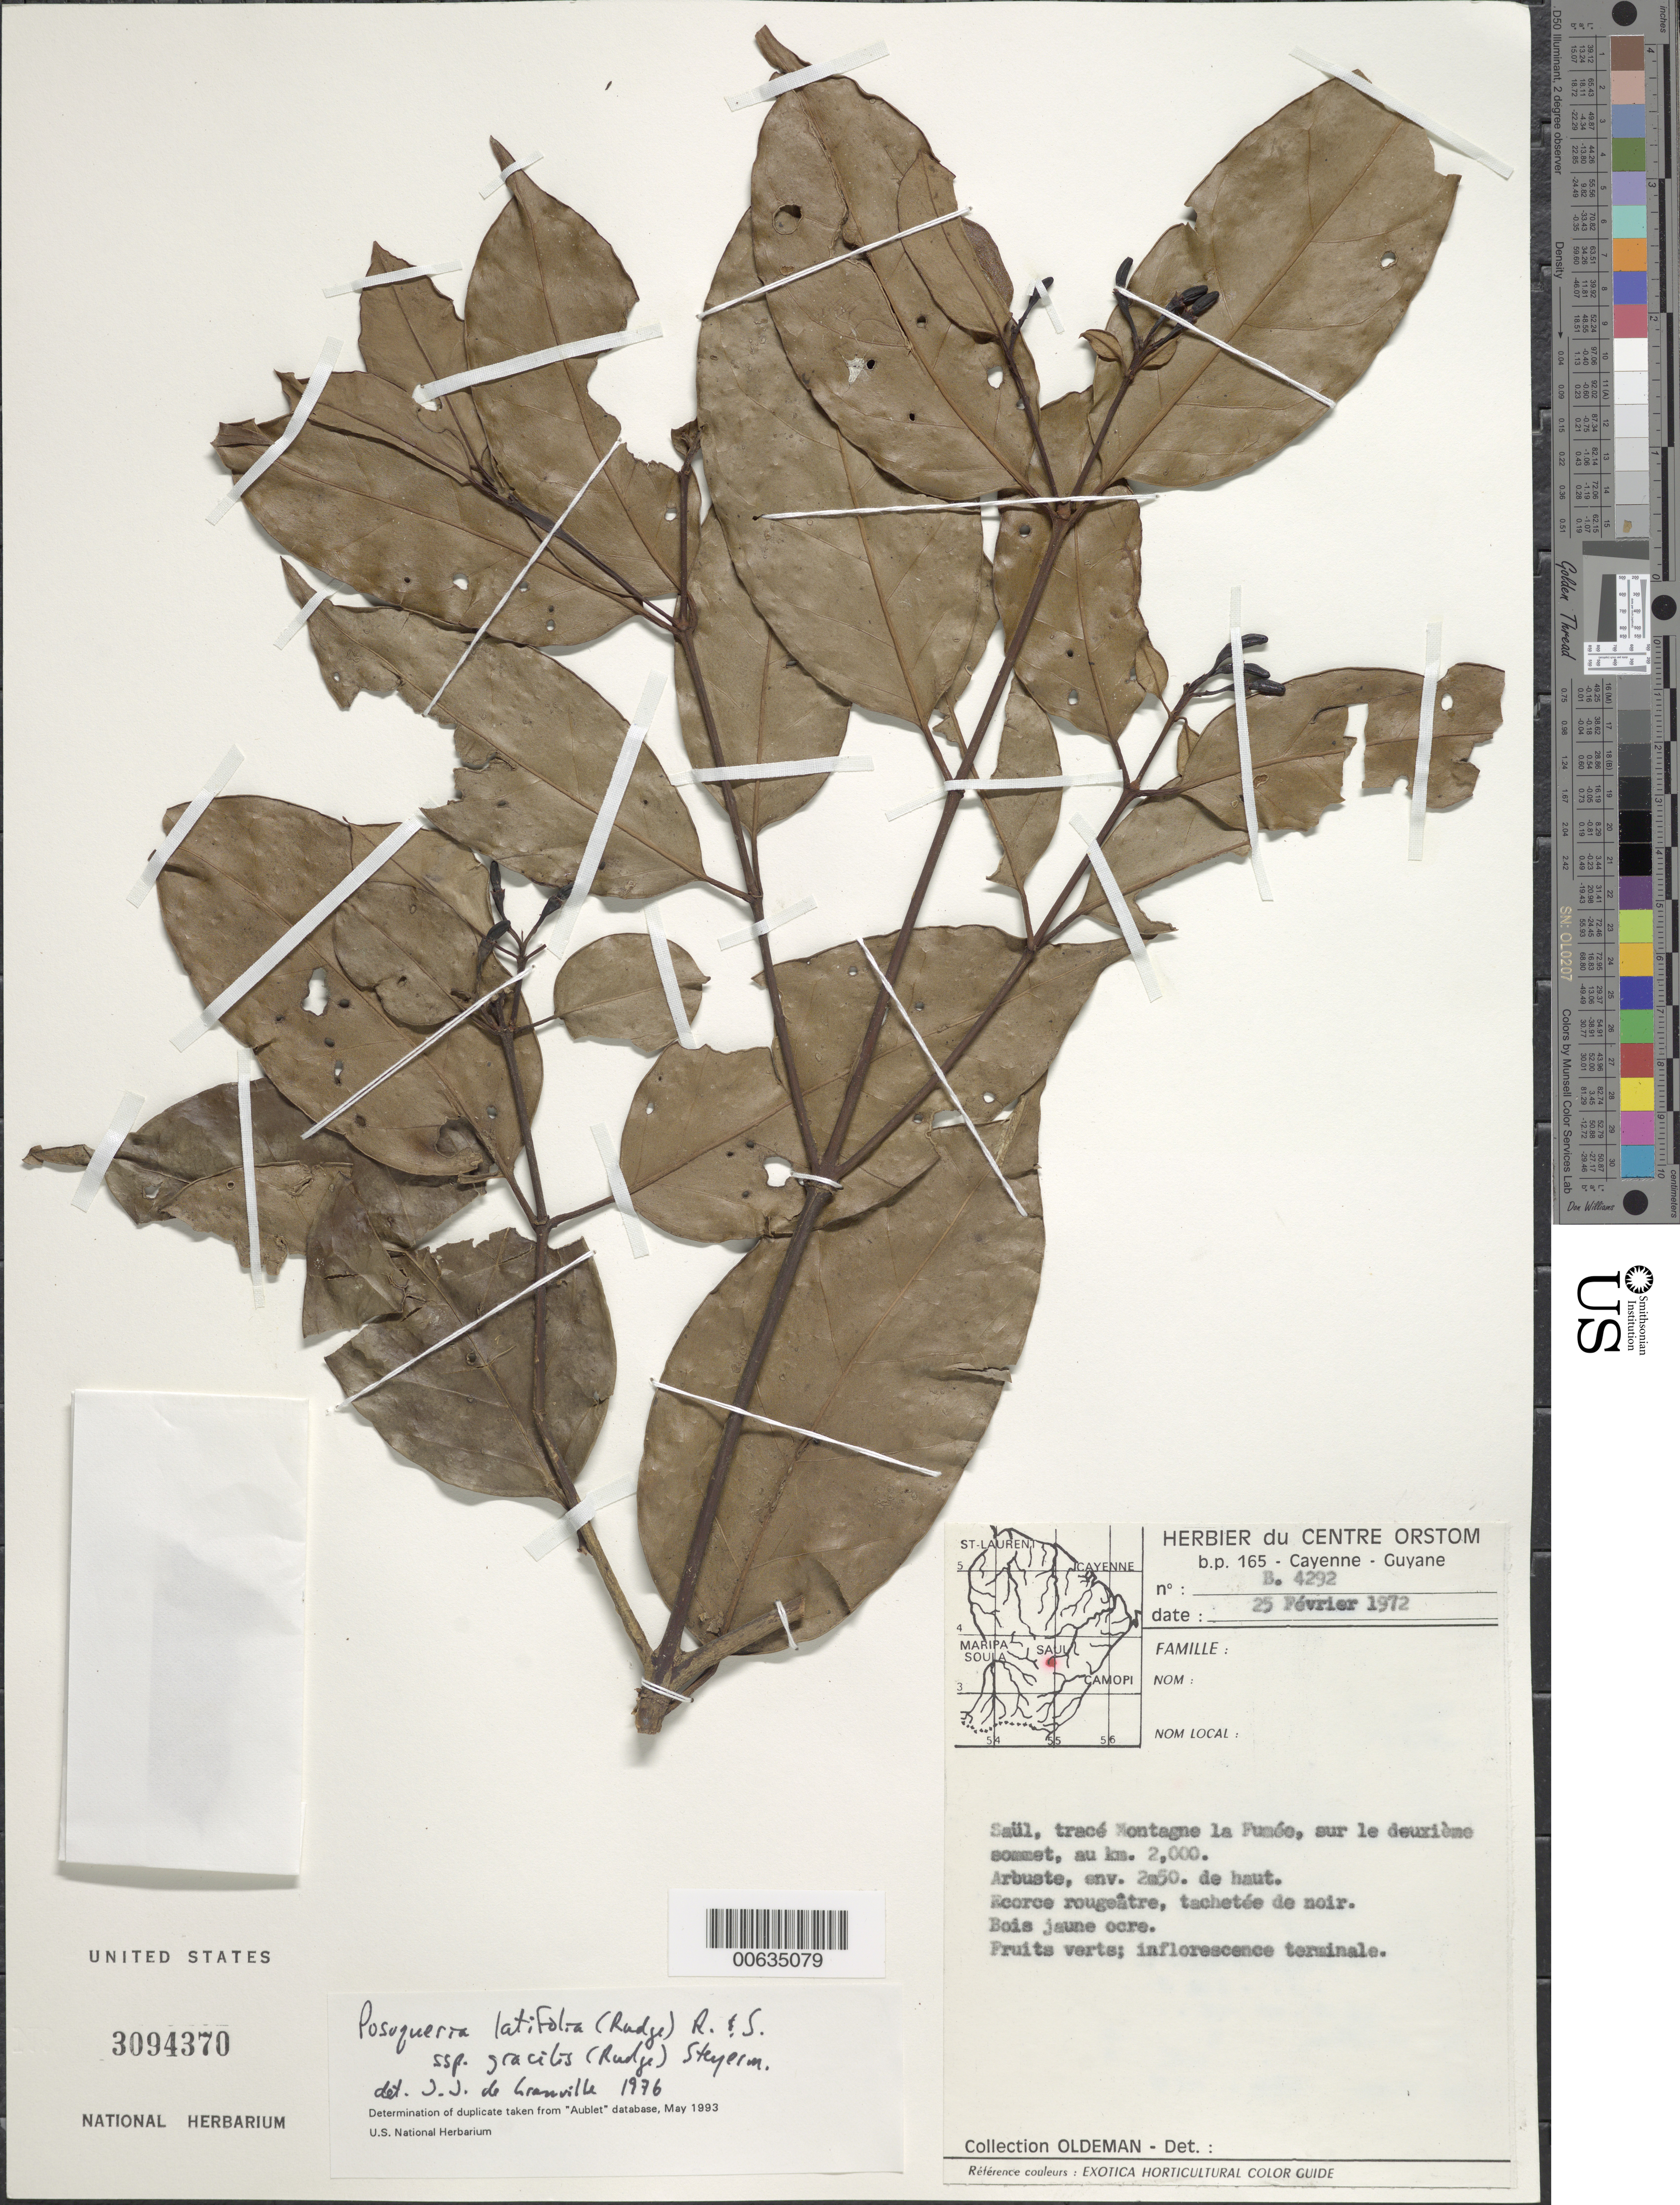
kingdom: Plantae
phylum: Tracheophyta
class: Magnoliopsida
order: Gentianales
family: Rubiaceae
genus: Posoqueria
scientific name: Posoqueria latifolia subsp. gracilis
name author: (Rudge) Steyerm.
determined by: Granville, J. J. de, (CAY), Institut de Recherche pour le Developpement (IRD) (FRENCH GUIANA)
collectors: R. Oldeman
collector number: B 4292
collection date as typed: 25-Feb-72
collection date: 1972-02-25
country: French Guiana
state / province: Saint-Laurent-du-Maroni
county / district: Saül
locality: Saül, tracé Montagne la Fumée, sur le deuxième sommet, au km 2,000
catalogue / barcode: US 3094370